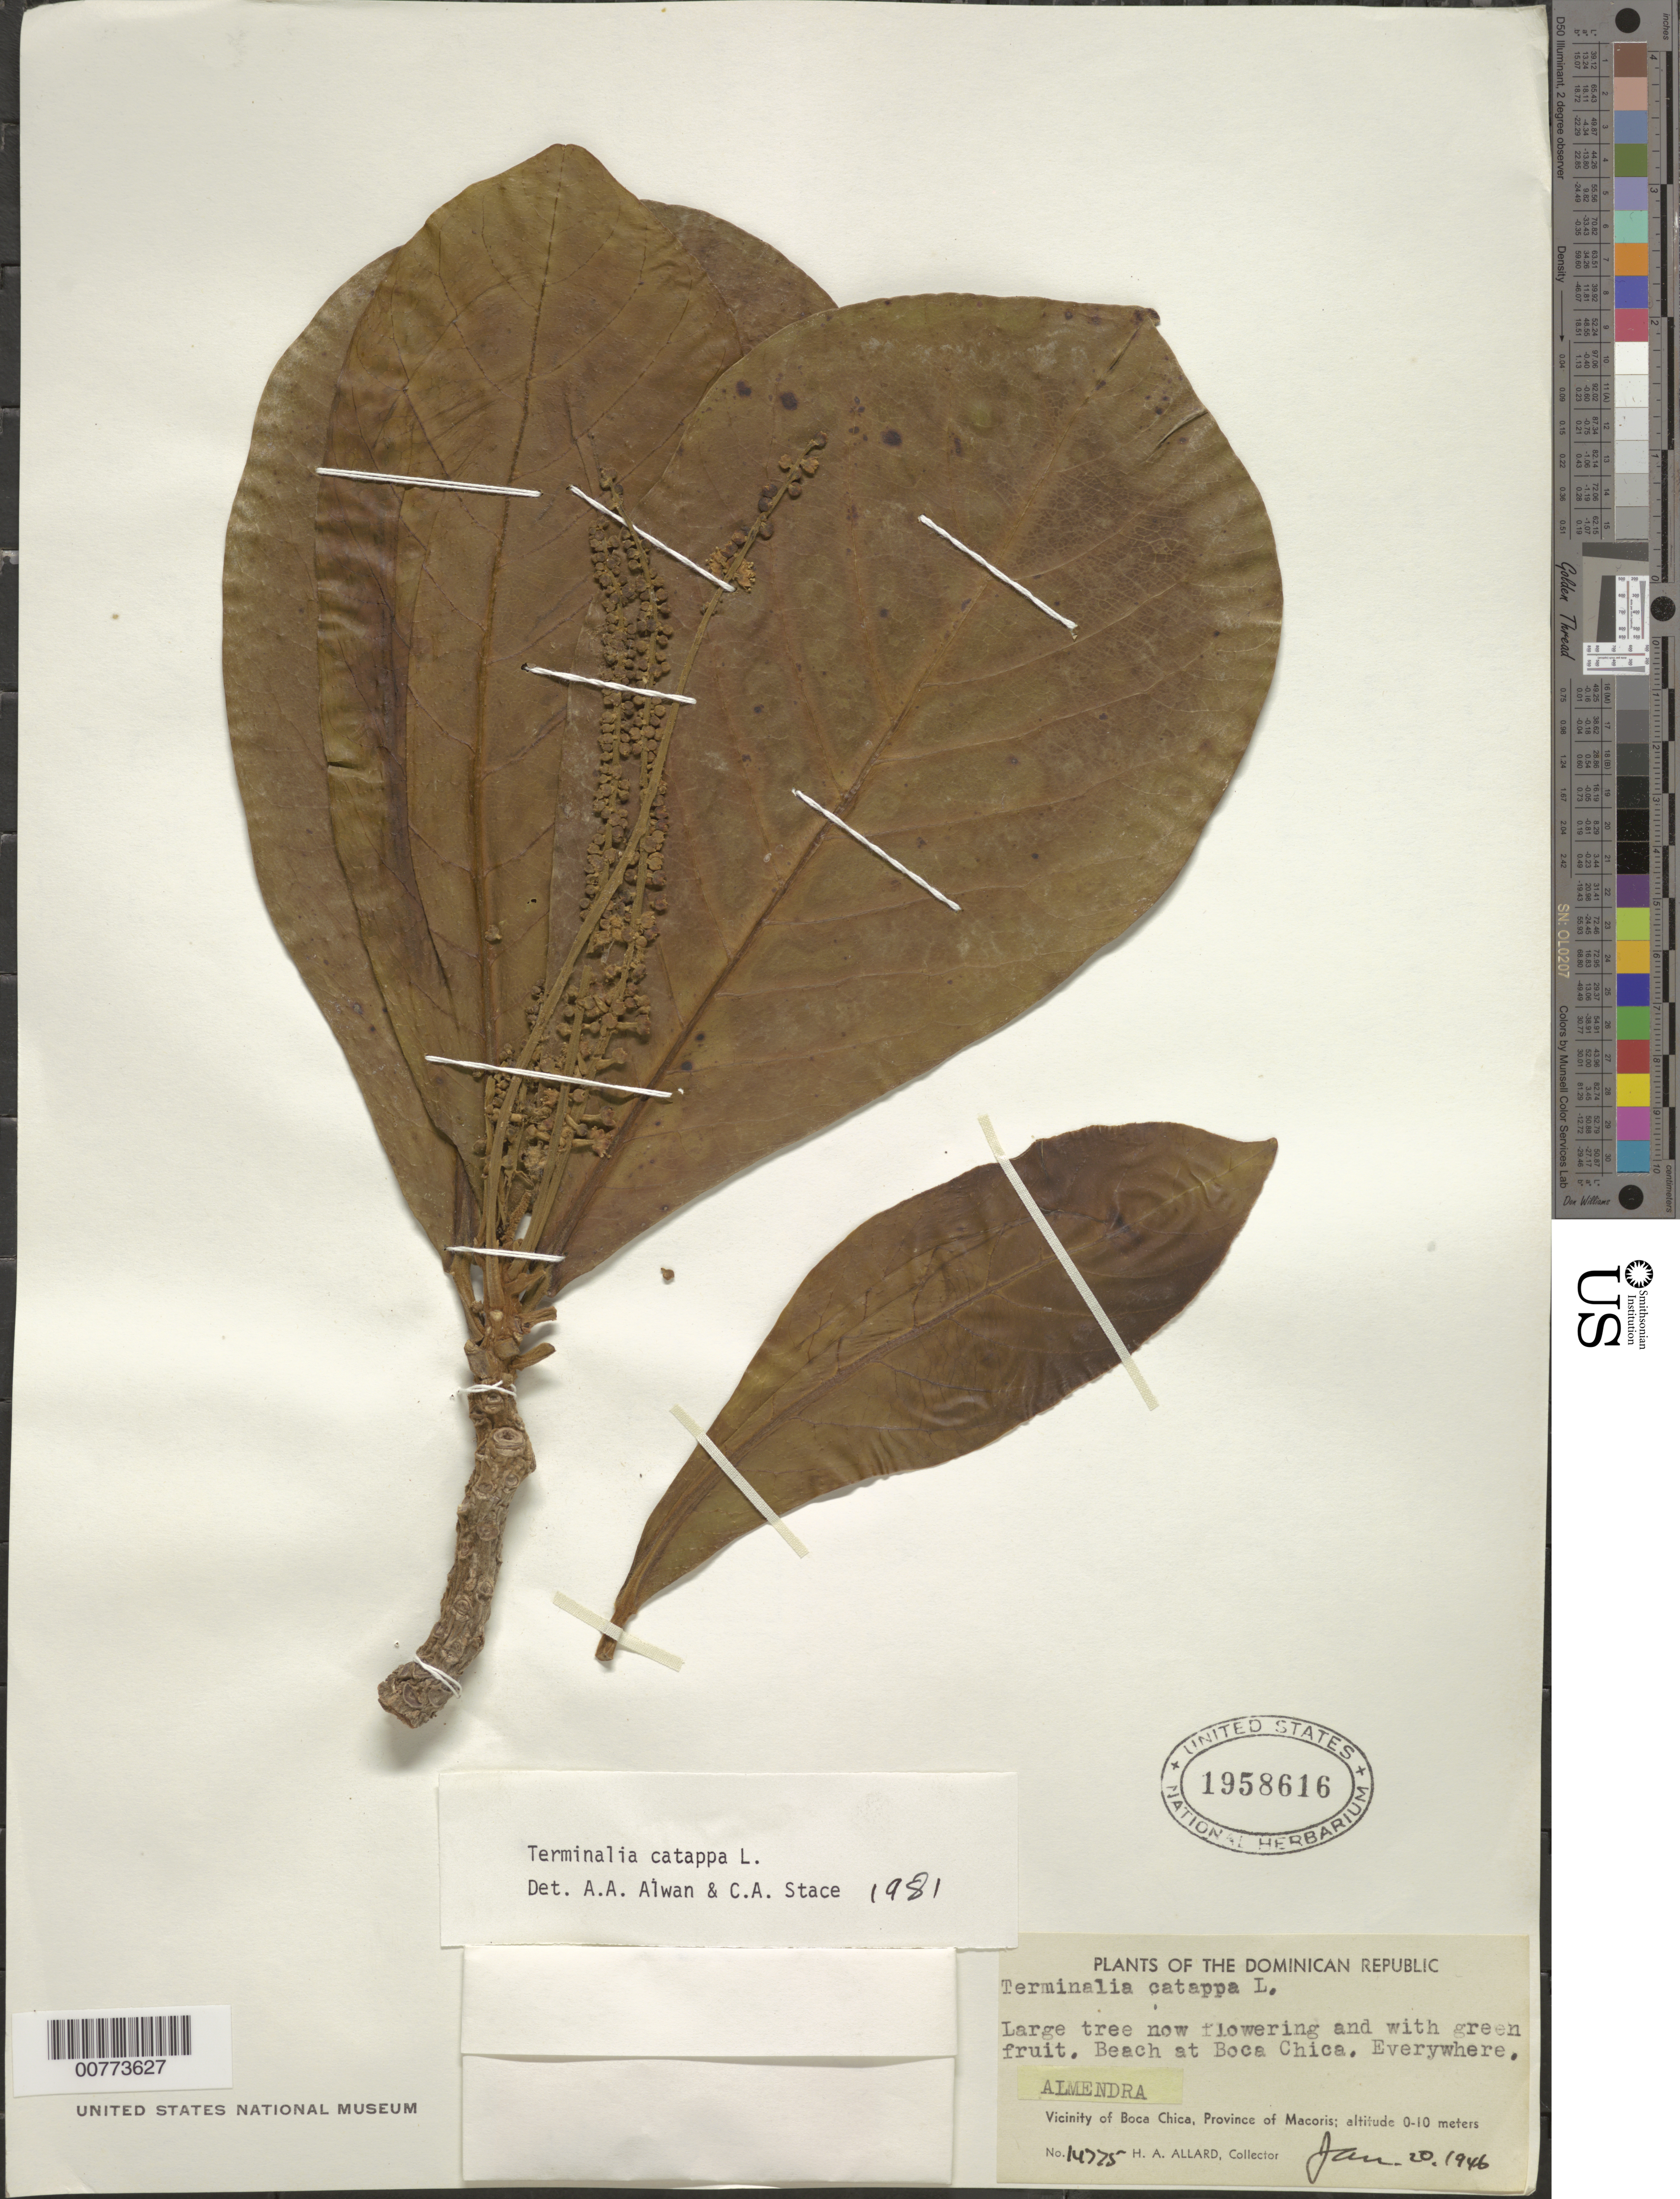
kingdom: Plantae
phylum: Tracheophyta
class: Magnoliopsida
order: Myrtales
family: Combretaceae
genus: Terminalia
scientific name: Terminalia catappa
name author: L.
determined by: Alwan, A. R.; Stace, C. A.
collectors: H. A. Allard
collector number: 14775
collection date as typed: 20 Jan 1946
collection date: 1946-01-20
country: Dominican Republic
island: Hispaniola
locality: Province of Macoris, vicinity of Boca Chica.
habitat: Beach.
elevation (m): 0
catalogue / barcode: US 1958616